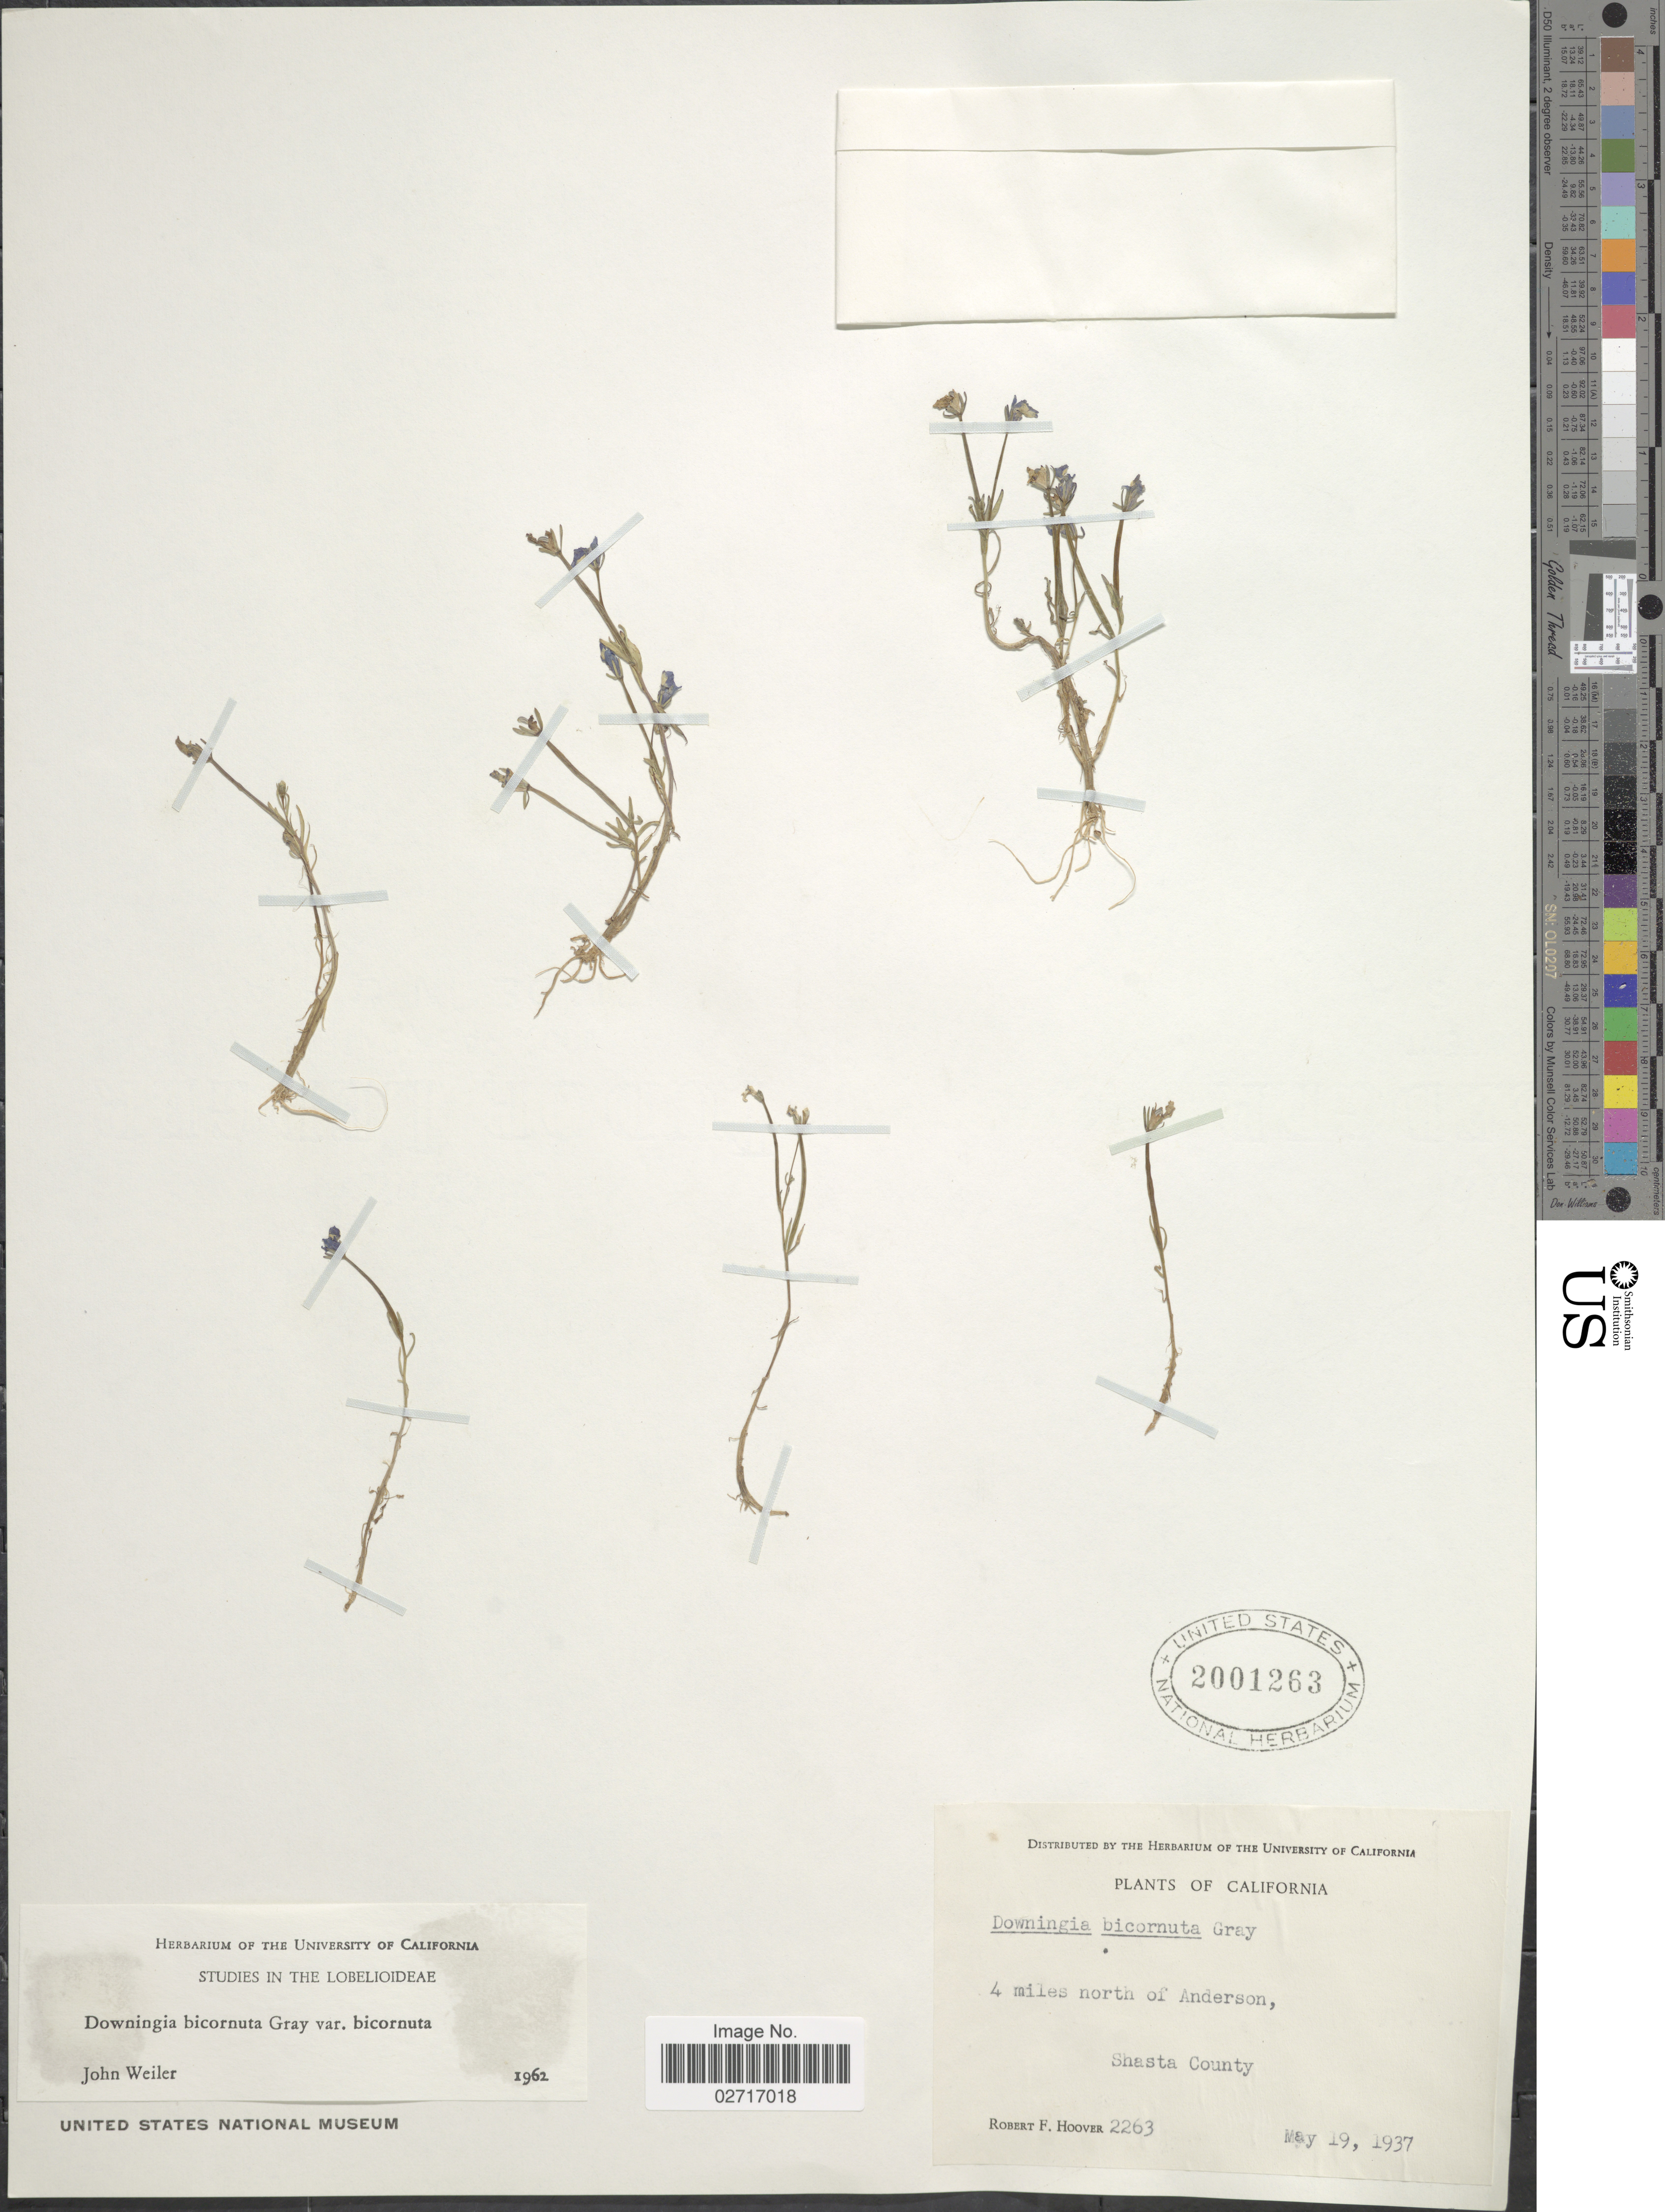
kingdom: Plantae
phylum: Tracheophyta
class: Magnoliopsida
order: Asterales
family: Campanulaceae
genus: Downingia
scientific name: Downingia bicornuta var. bicornuta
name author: A. Gray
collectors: R. F. Hoover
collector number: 2263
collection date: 1937-05-19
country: United States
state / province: California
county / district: Shasta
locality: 4 miles north of Anderson, Shasta County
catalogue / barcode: US 2001263